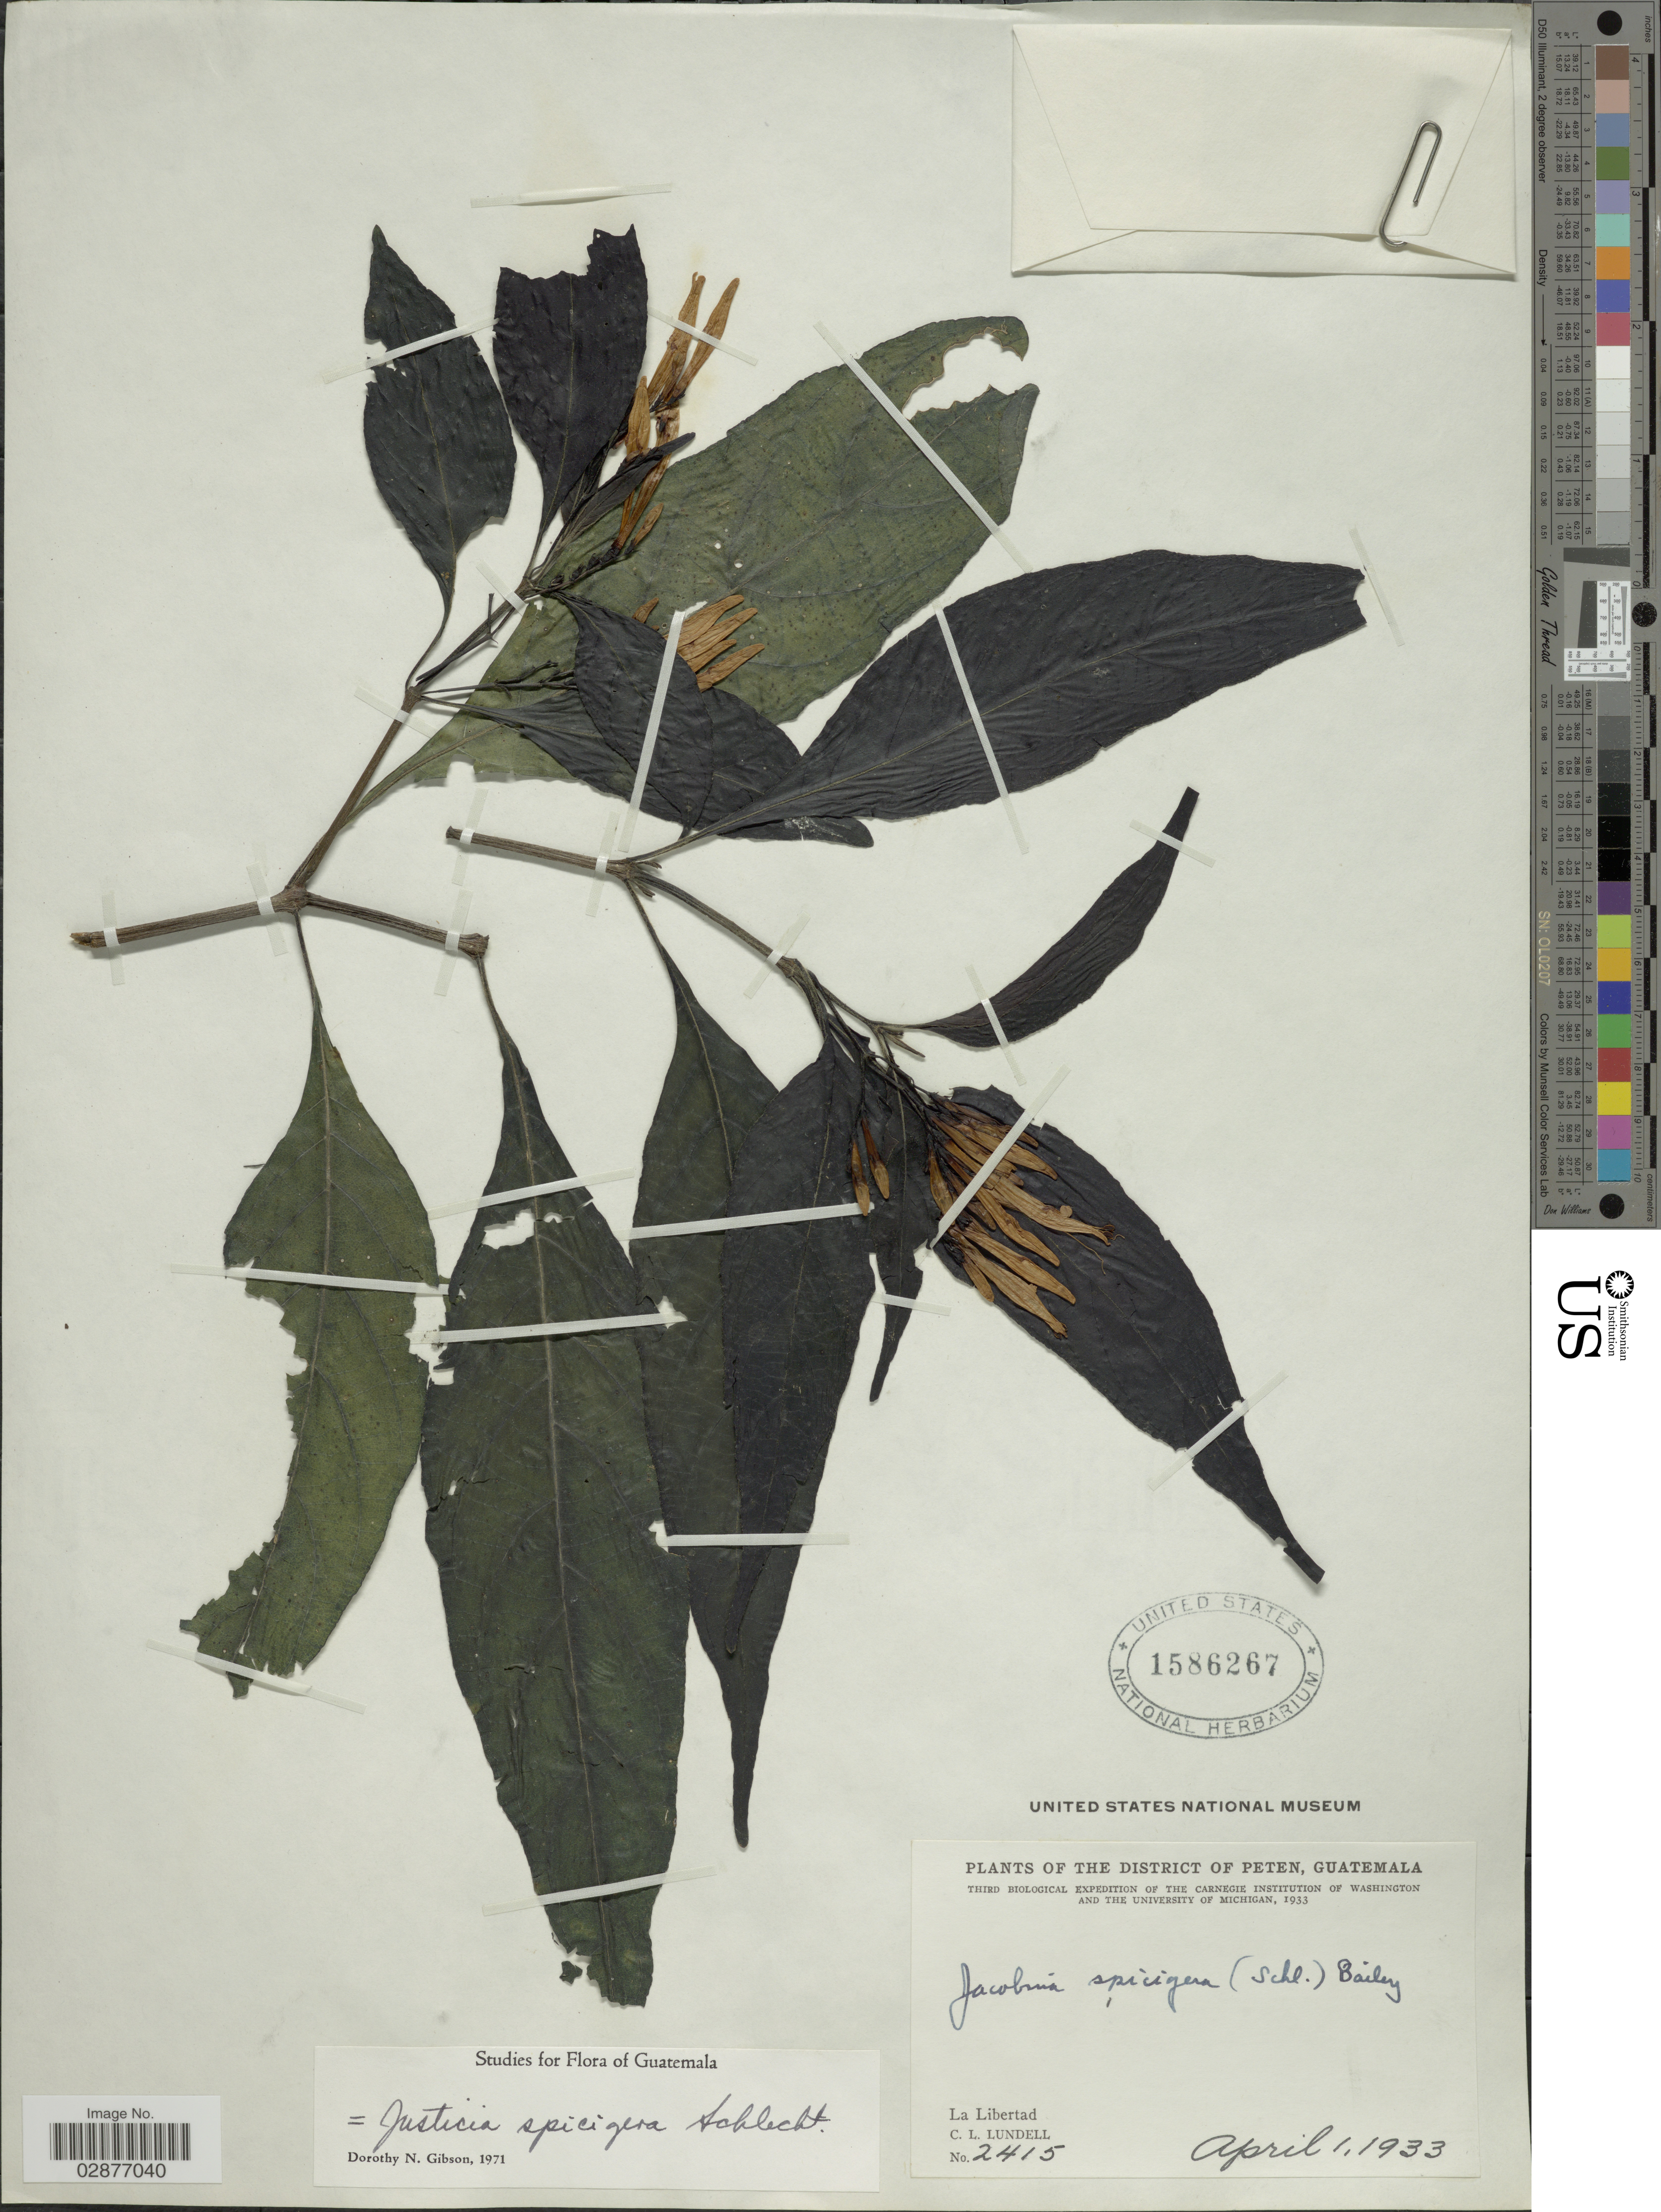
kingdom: Plantae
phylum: Tracheophyta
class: Magnoliopsida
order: Lamiales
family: Acanthaceae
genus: Justicia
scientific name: Justicia spicigera 'Sidicaro'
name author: Schltdl.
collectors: C. L. Lundell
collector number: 2415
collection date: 1933-04-01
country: Guatemala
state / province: El Petén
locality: District of Peten.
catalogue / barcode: US 1586267